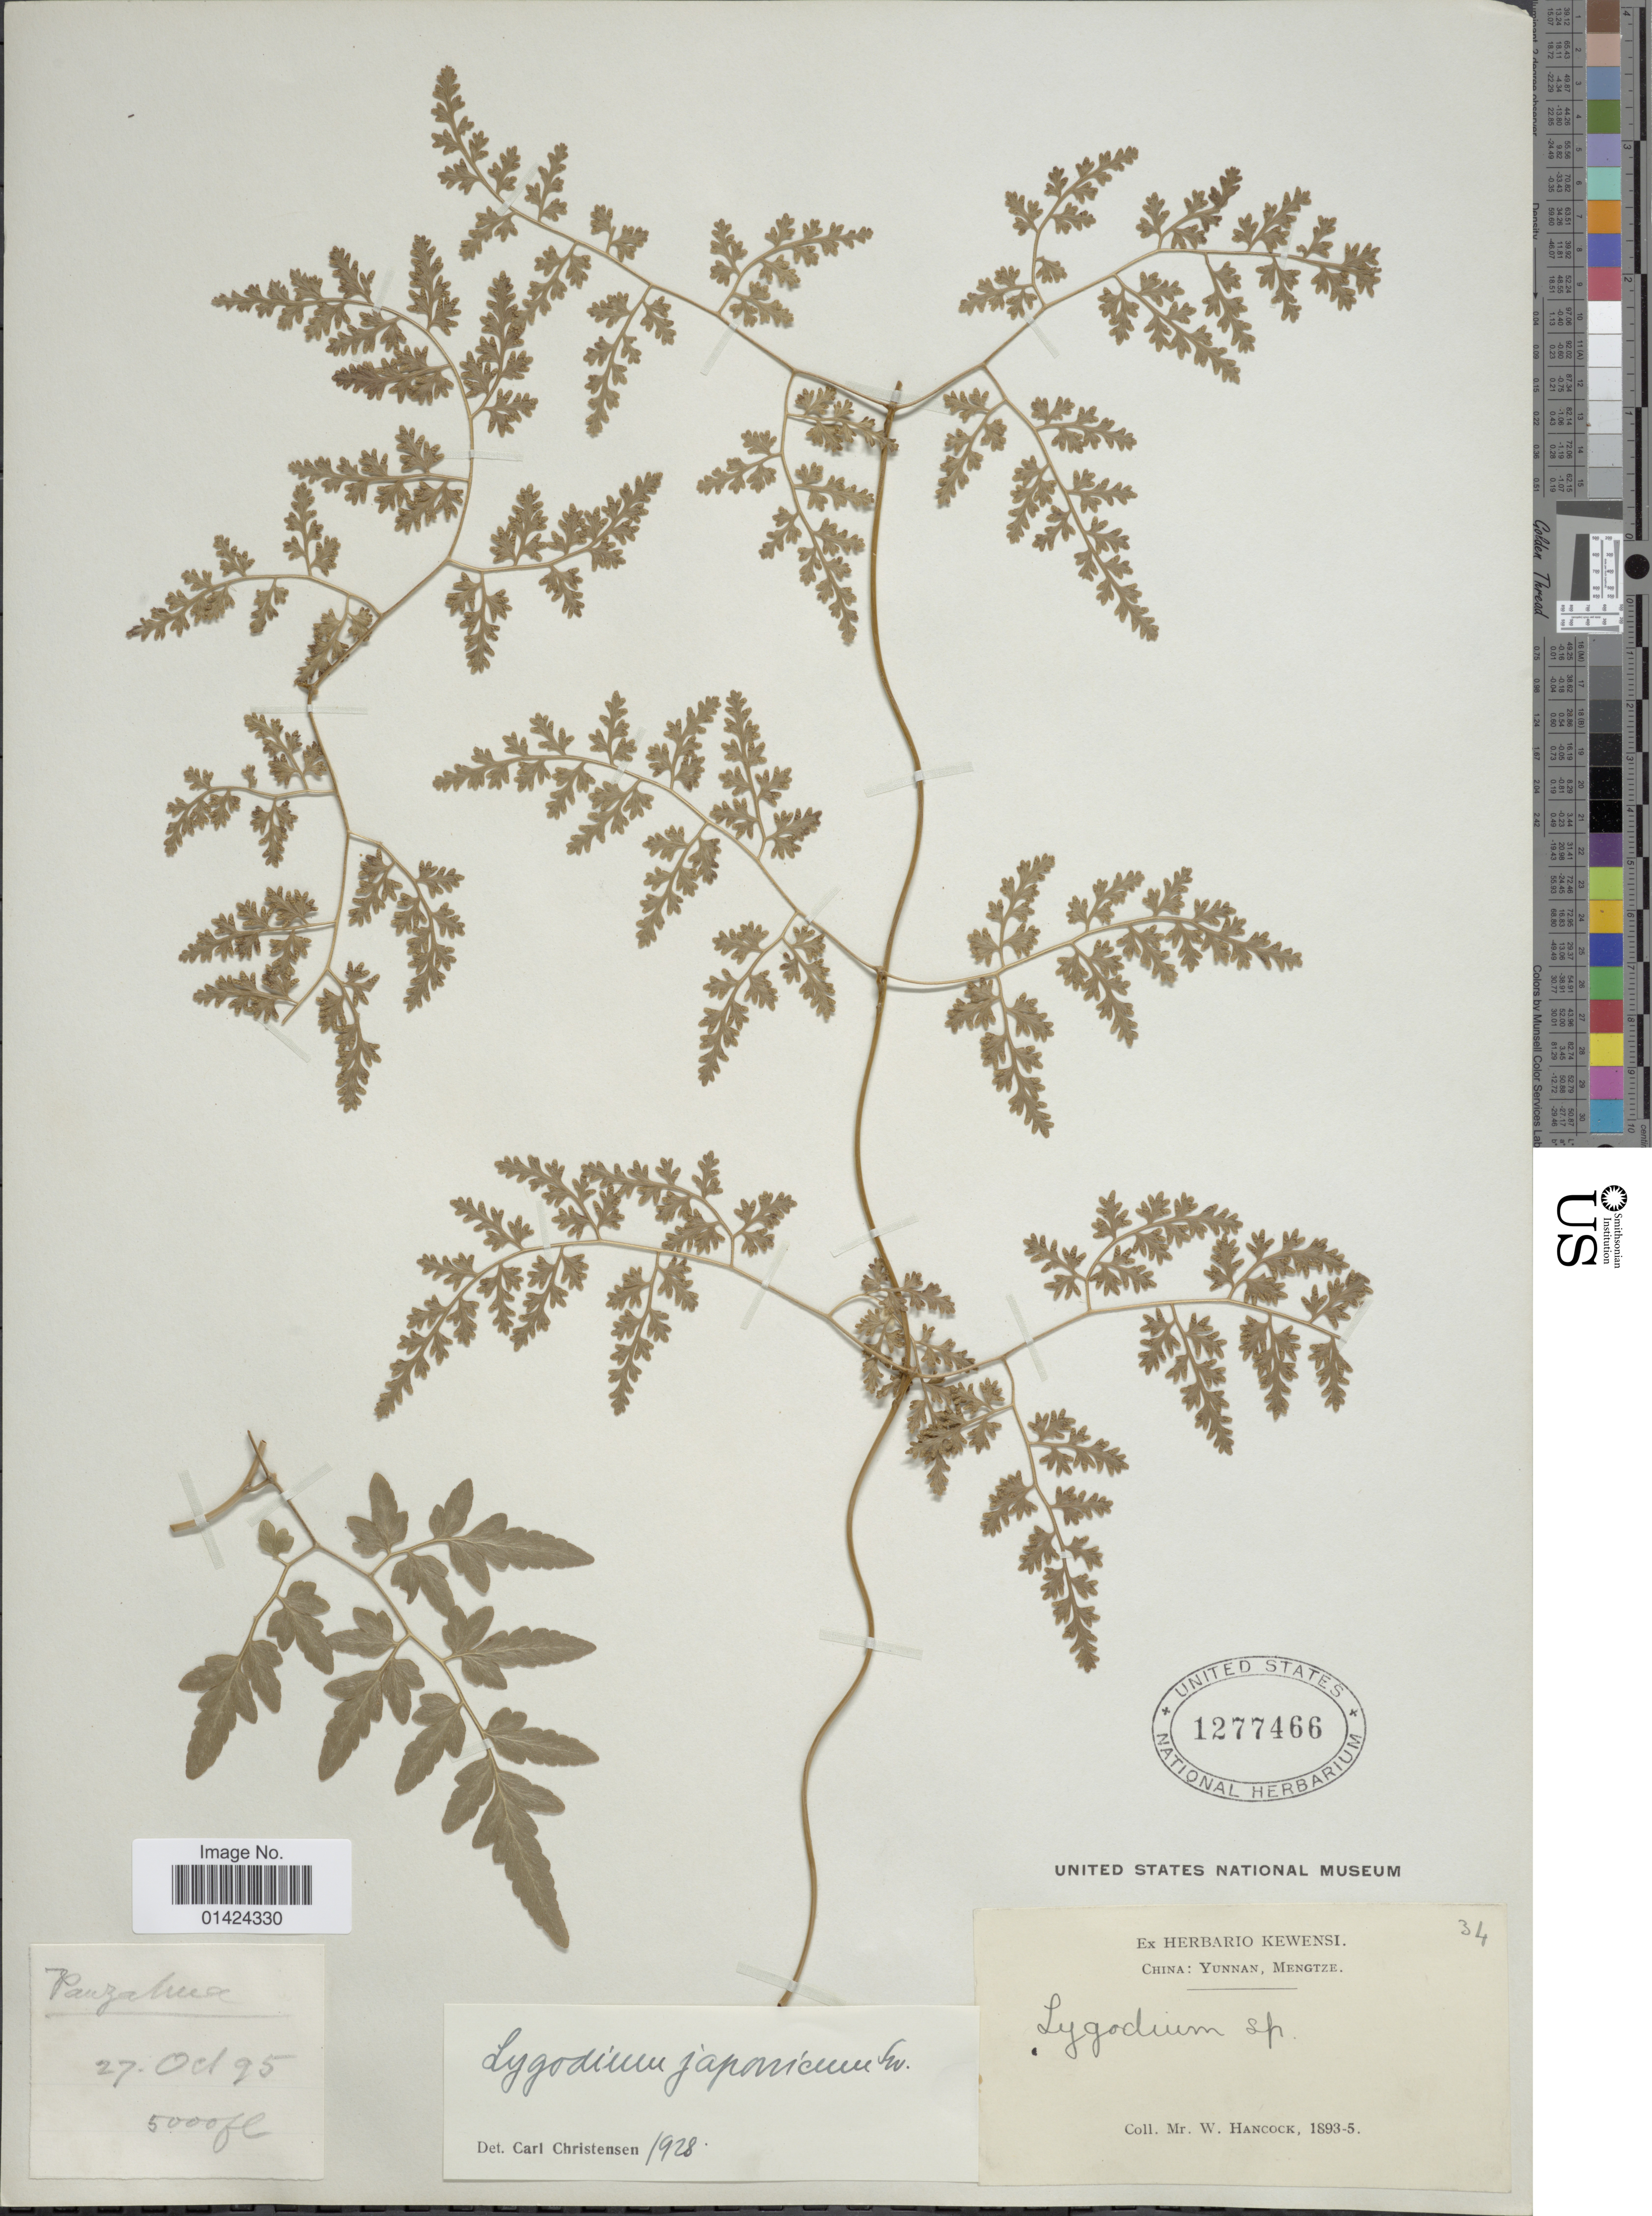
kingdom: Plantae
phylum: Tracheophyta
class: Polypodiopsida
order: Schizaeales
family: Lygodiaceae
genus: Lygodium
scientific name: Lygodium japonicum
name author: (Thunb.) Sw.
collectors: W. Hancock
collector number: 34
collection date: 1895-10-27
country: China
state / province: Yunnan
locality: Mengtze.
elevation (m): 1524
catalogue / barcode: US 1277466